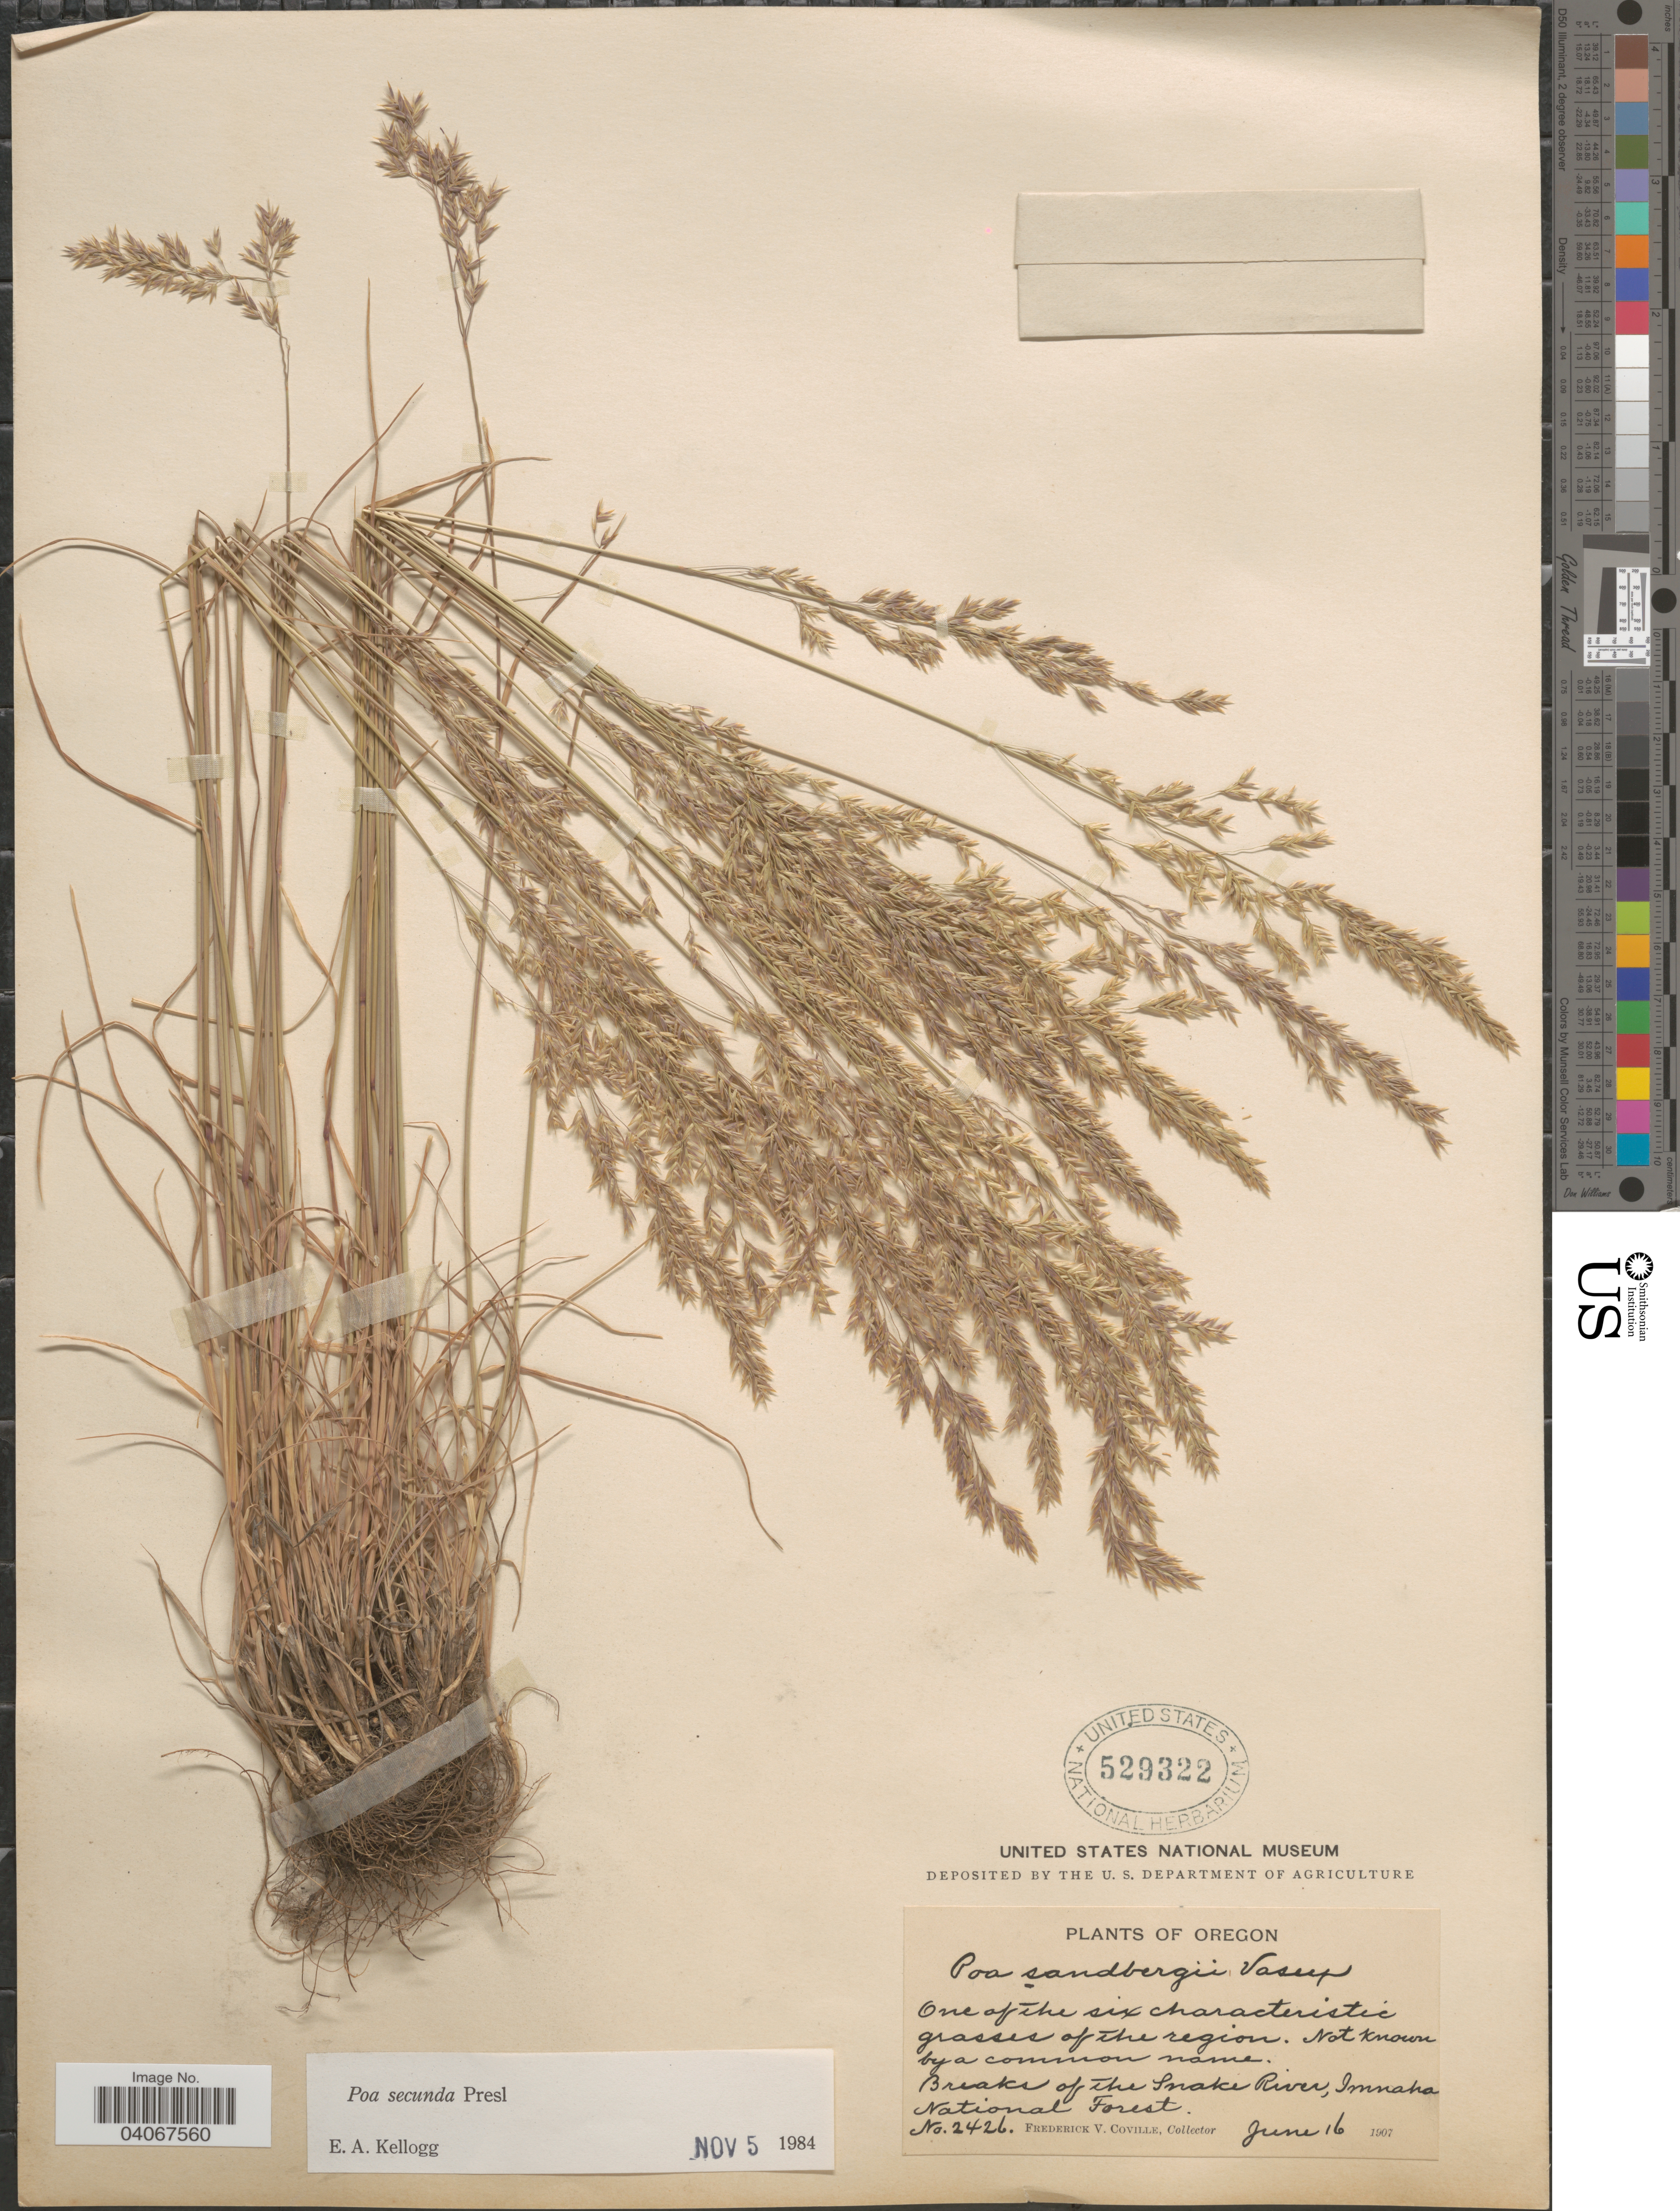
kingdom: Plantae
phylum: Tracheophyta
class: Liliopsida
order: Poales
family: Poaceae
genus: Poa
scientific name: Poa secunda subsp. secunda var. secunda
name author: J. Presl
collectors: F. V. Coville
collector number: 2426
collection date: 1907-06-16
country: United States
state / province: Oregon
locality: Breaks of the Snake River, Imnaha National Forest.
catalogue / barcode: US 529322